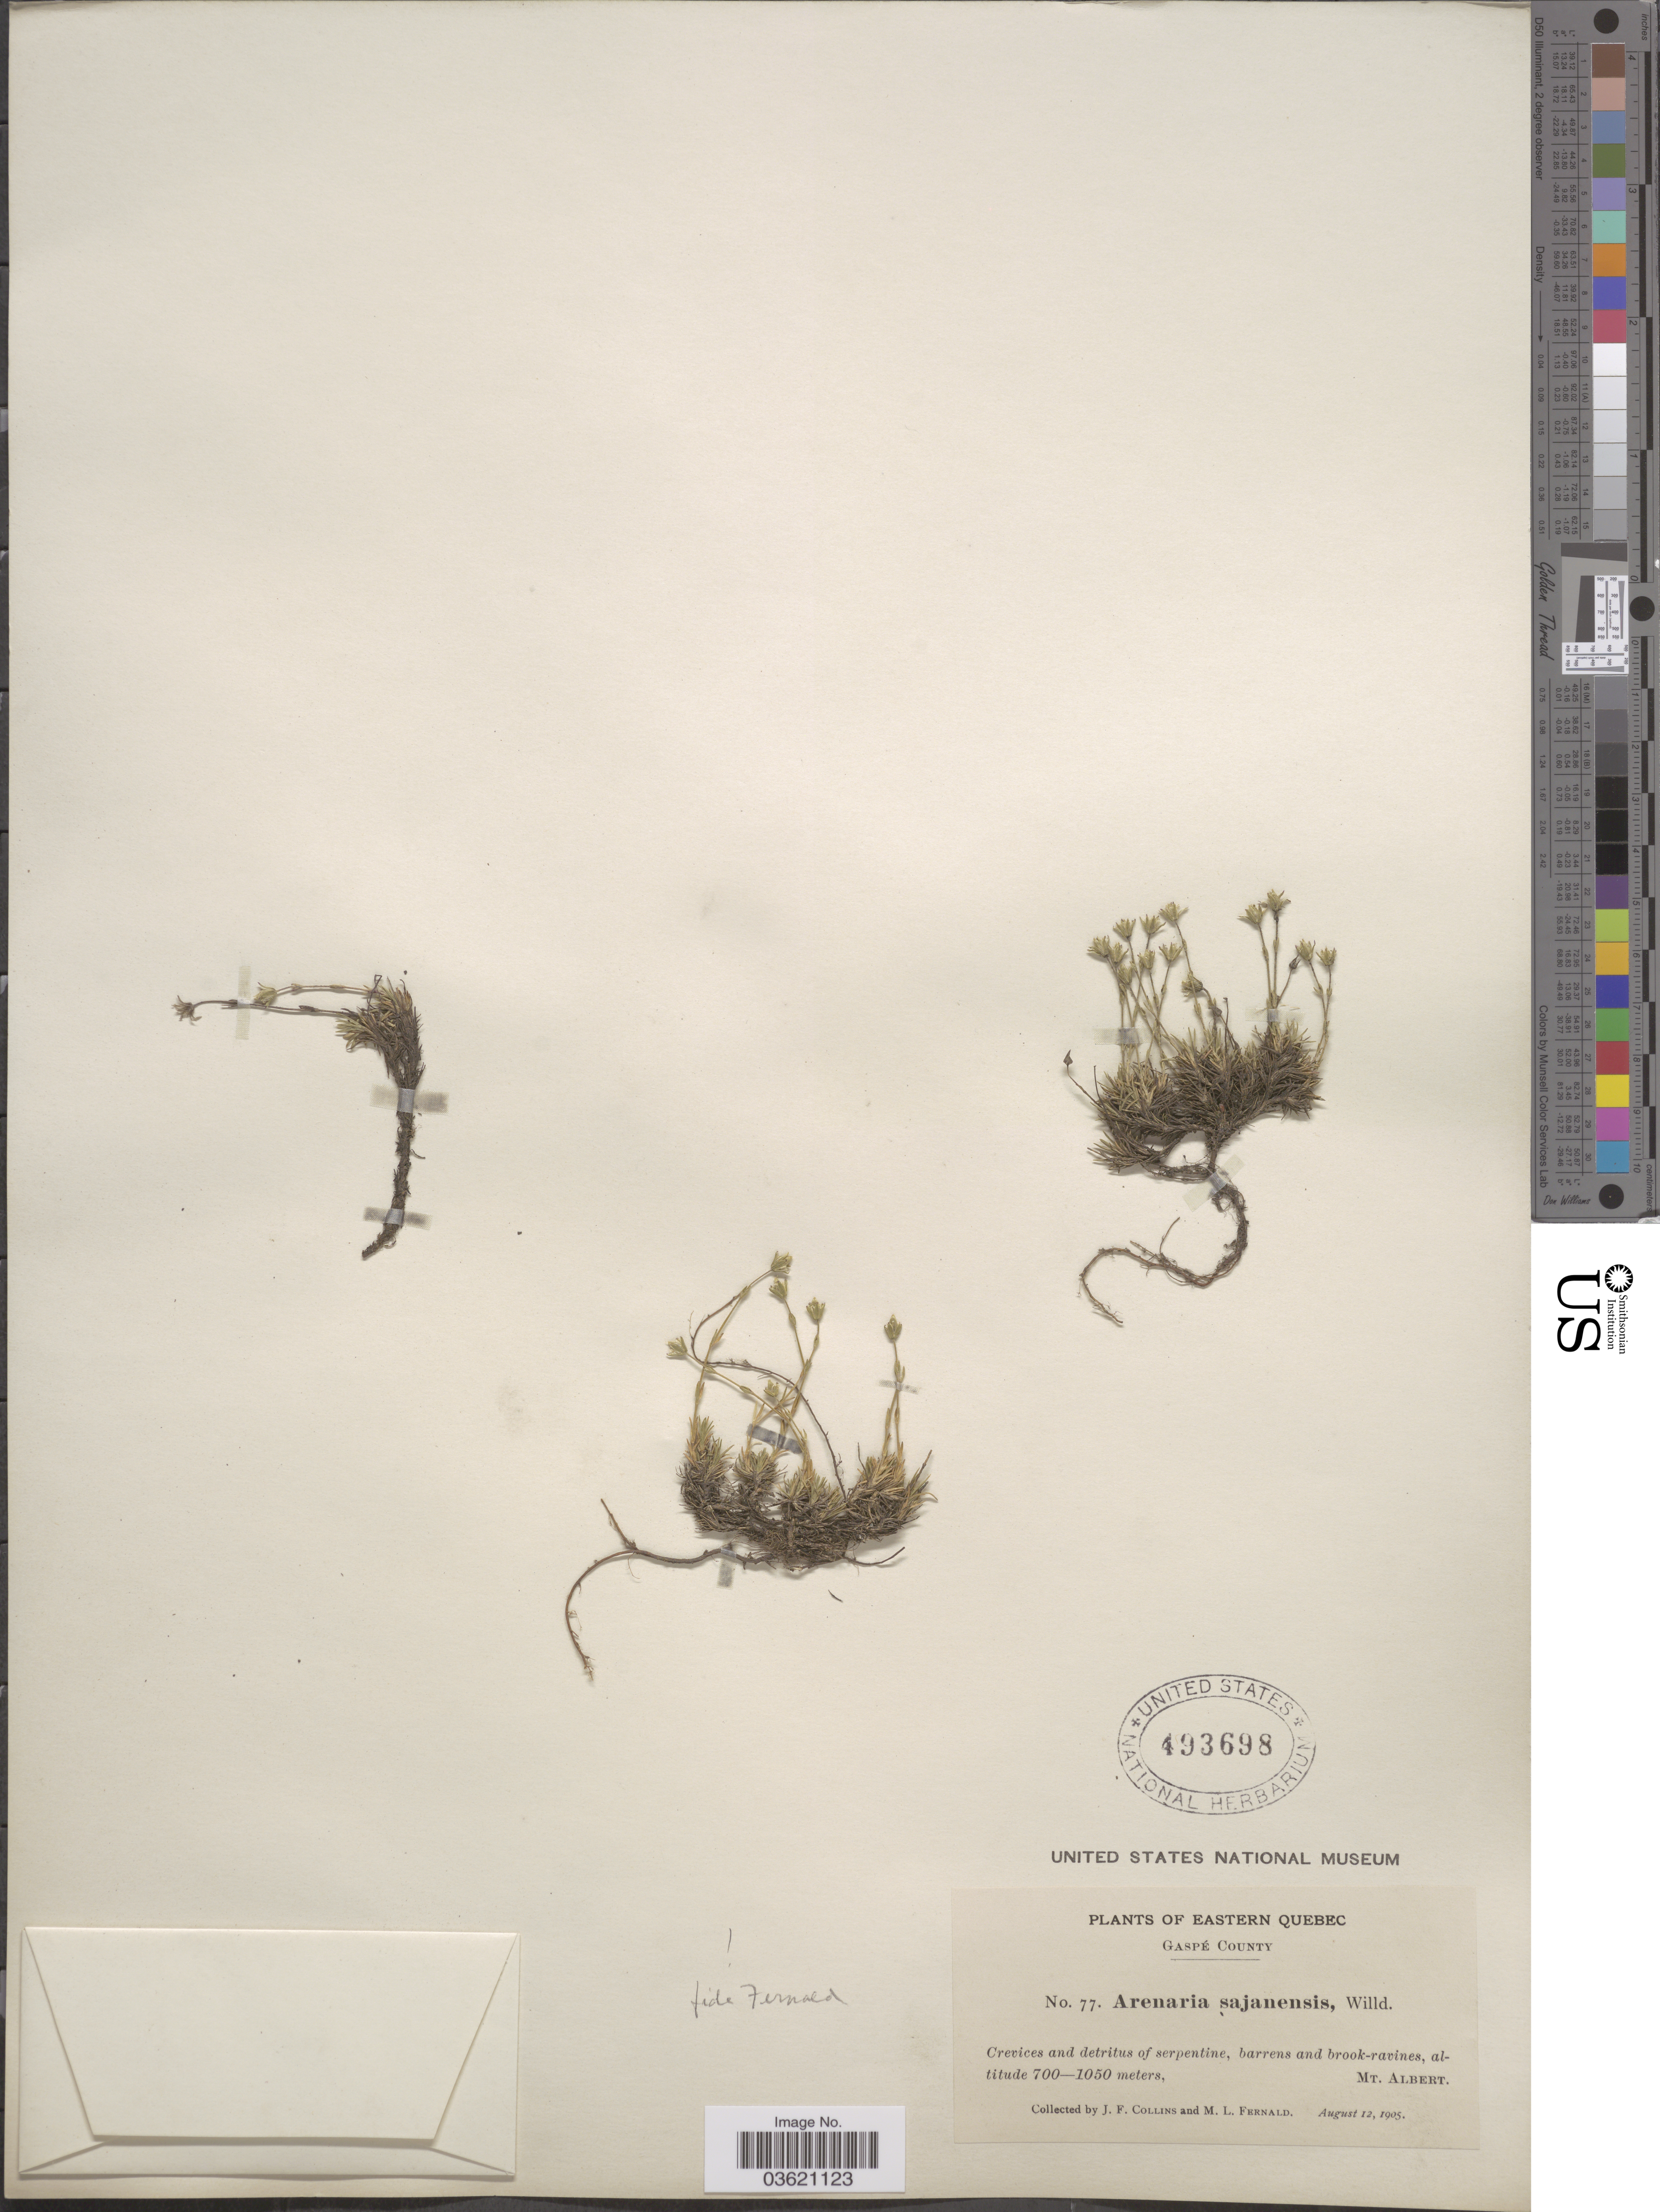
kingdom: Plantae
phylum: Tracheophyta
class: Magnoliopsida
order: Caryophyllales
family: Caryophyllaceae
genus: Cherleria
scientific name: Cherleria biflora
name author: (L.) A.J. Moore & Dillenb.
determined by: Strong, M. T., (US), Smithsonian Institution - National Museum of Natural History (UNITED STATES)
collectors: J. Collins & M. L. Fernald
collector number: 77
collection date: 1905-08-12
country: Canada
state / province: Quebec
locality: Eastern Quebec, Gaspé County. Mt. Albert.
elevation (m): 700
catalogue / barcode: US 493698